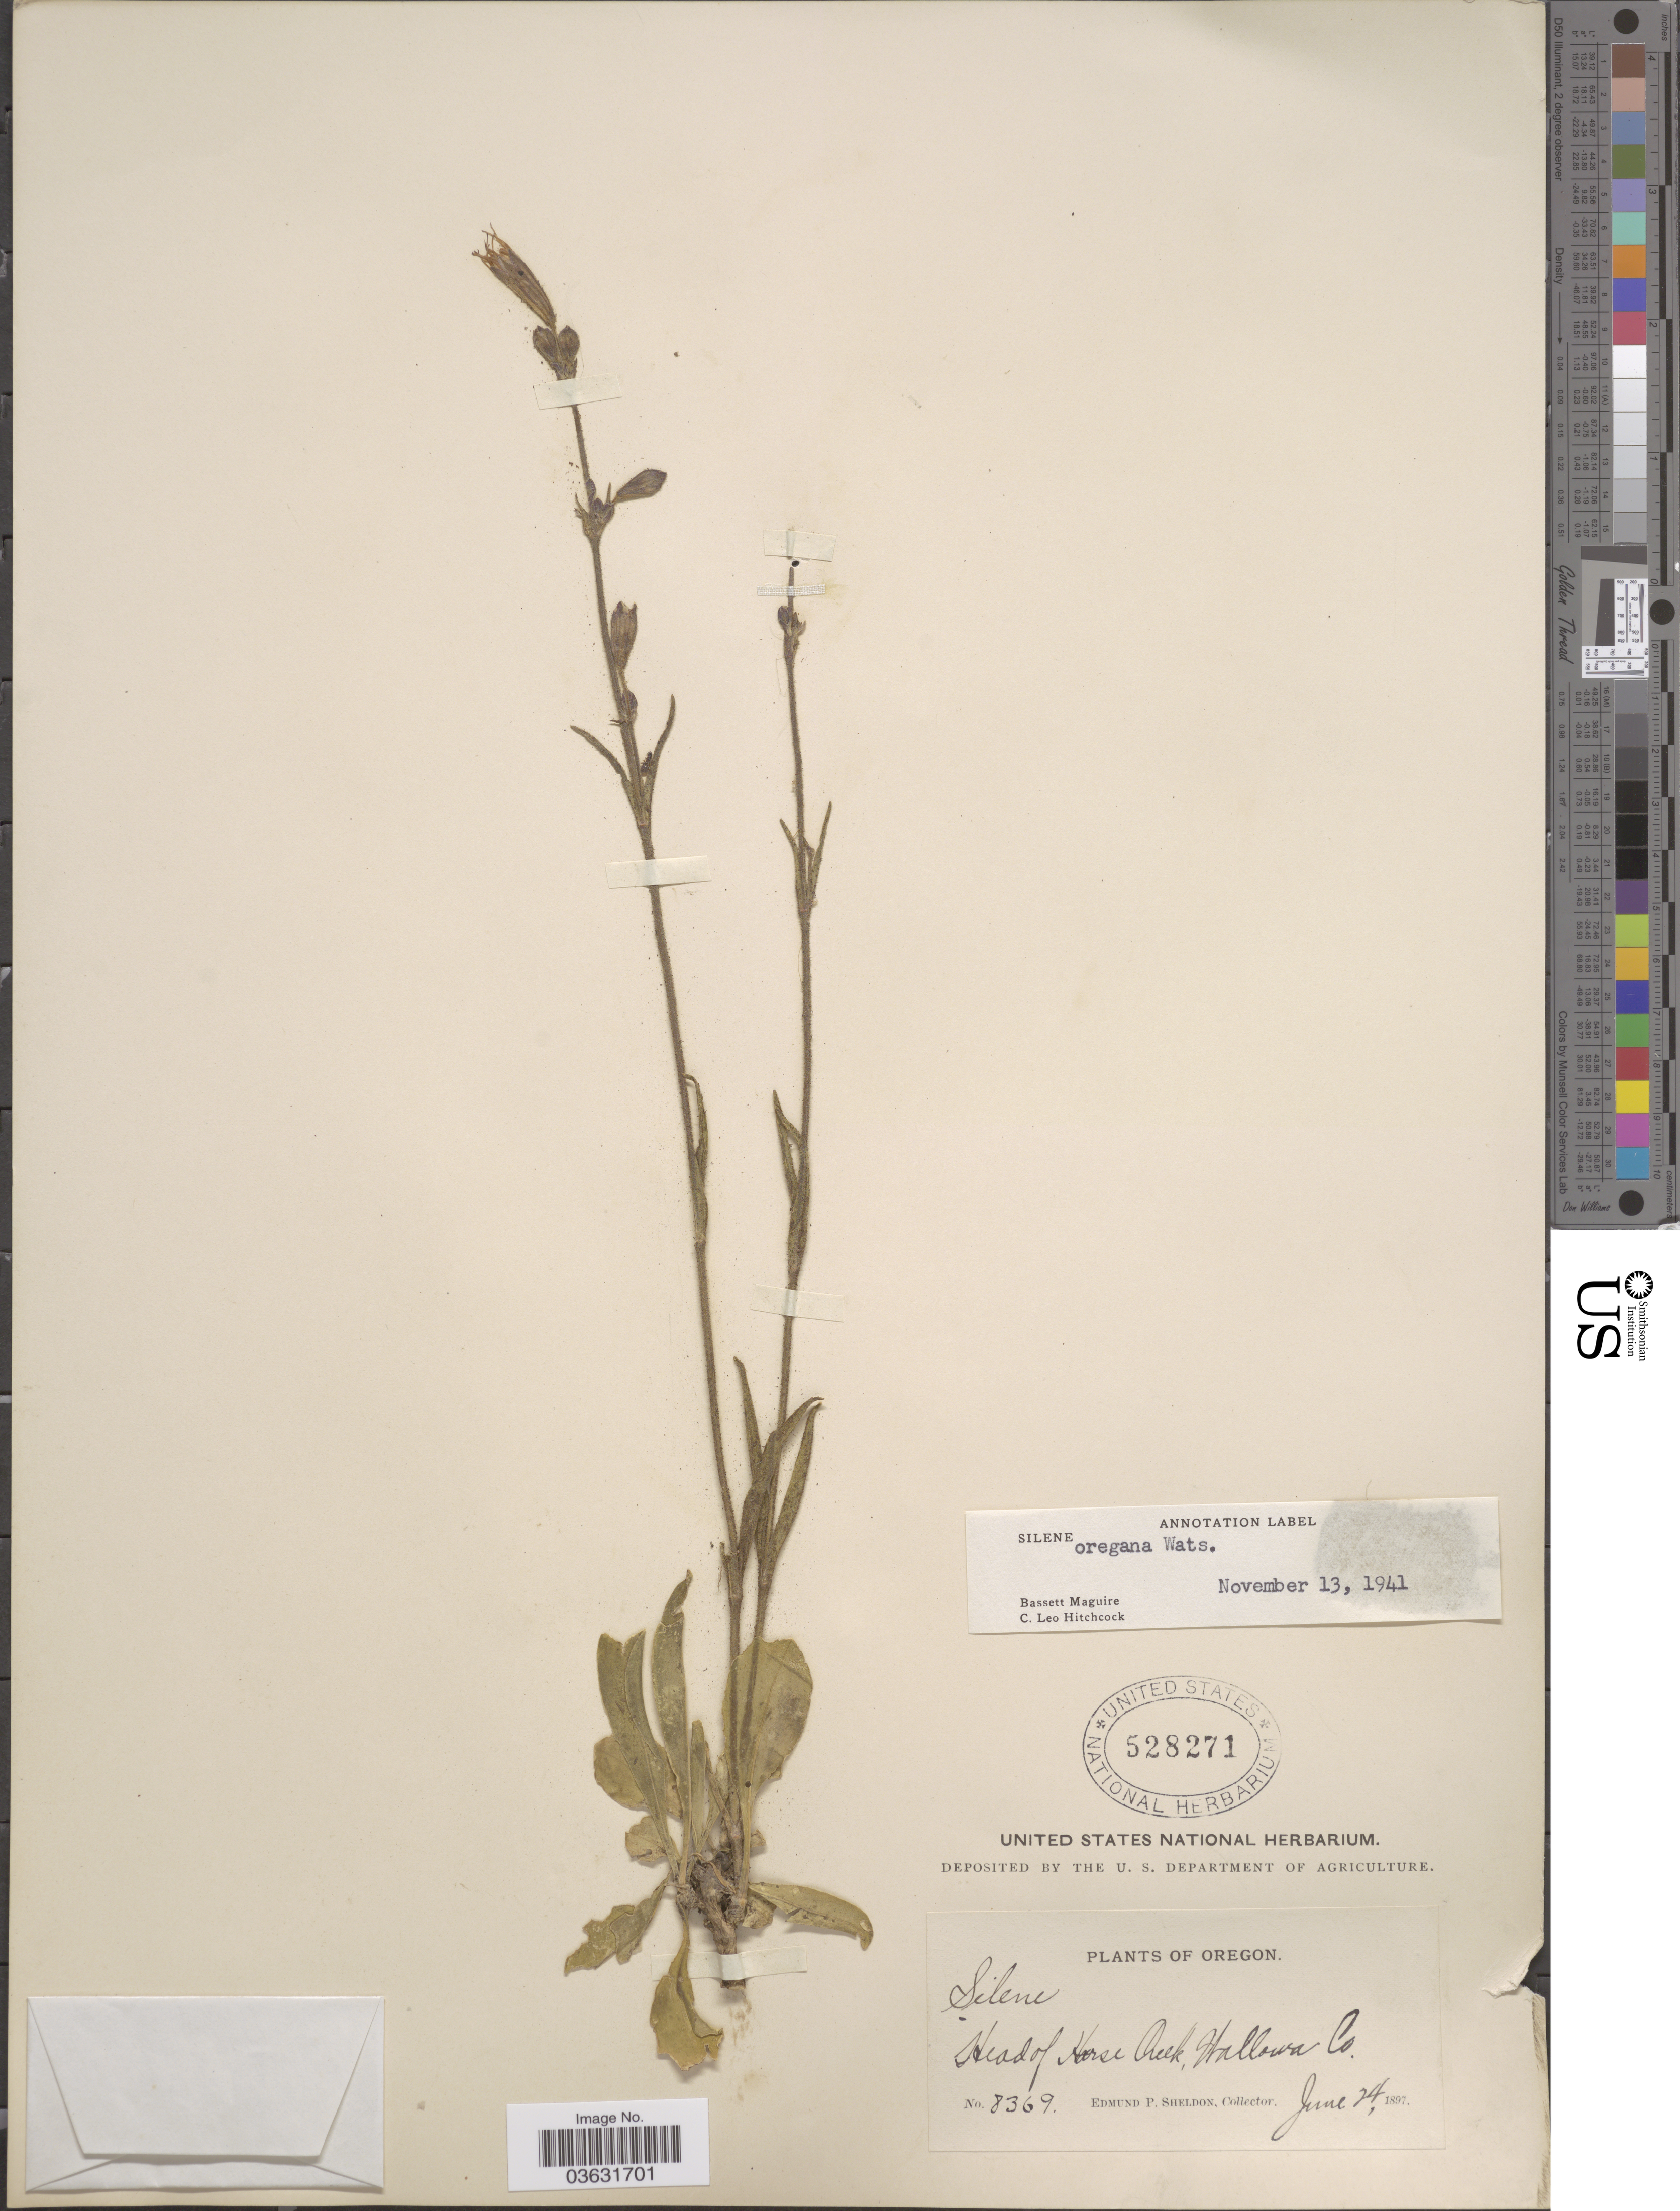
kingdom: Plantae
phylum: Tracheophyta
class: Magnoliopsida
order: Caryophyllales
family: Caryophyllaceae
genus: Silene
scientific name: Silene oregana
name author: S. Watson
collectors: E. P. Sheldon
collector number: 8369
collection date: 1897-06-24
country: United States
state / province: Oregon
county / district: Wallowa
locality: Head of Horse Creek, Wallowa Co.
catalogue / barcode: US 528271